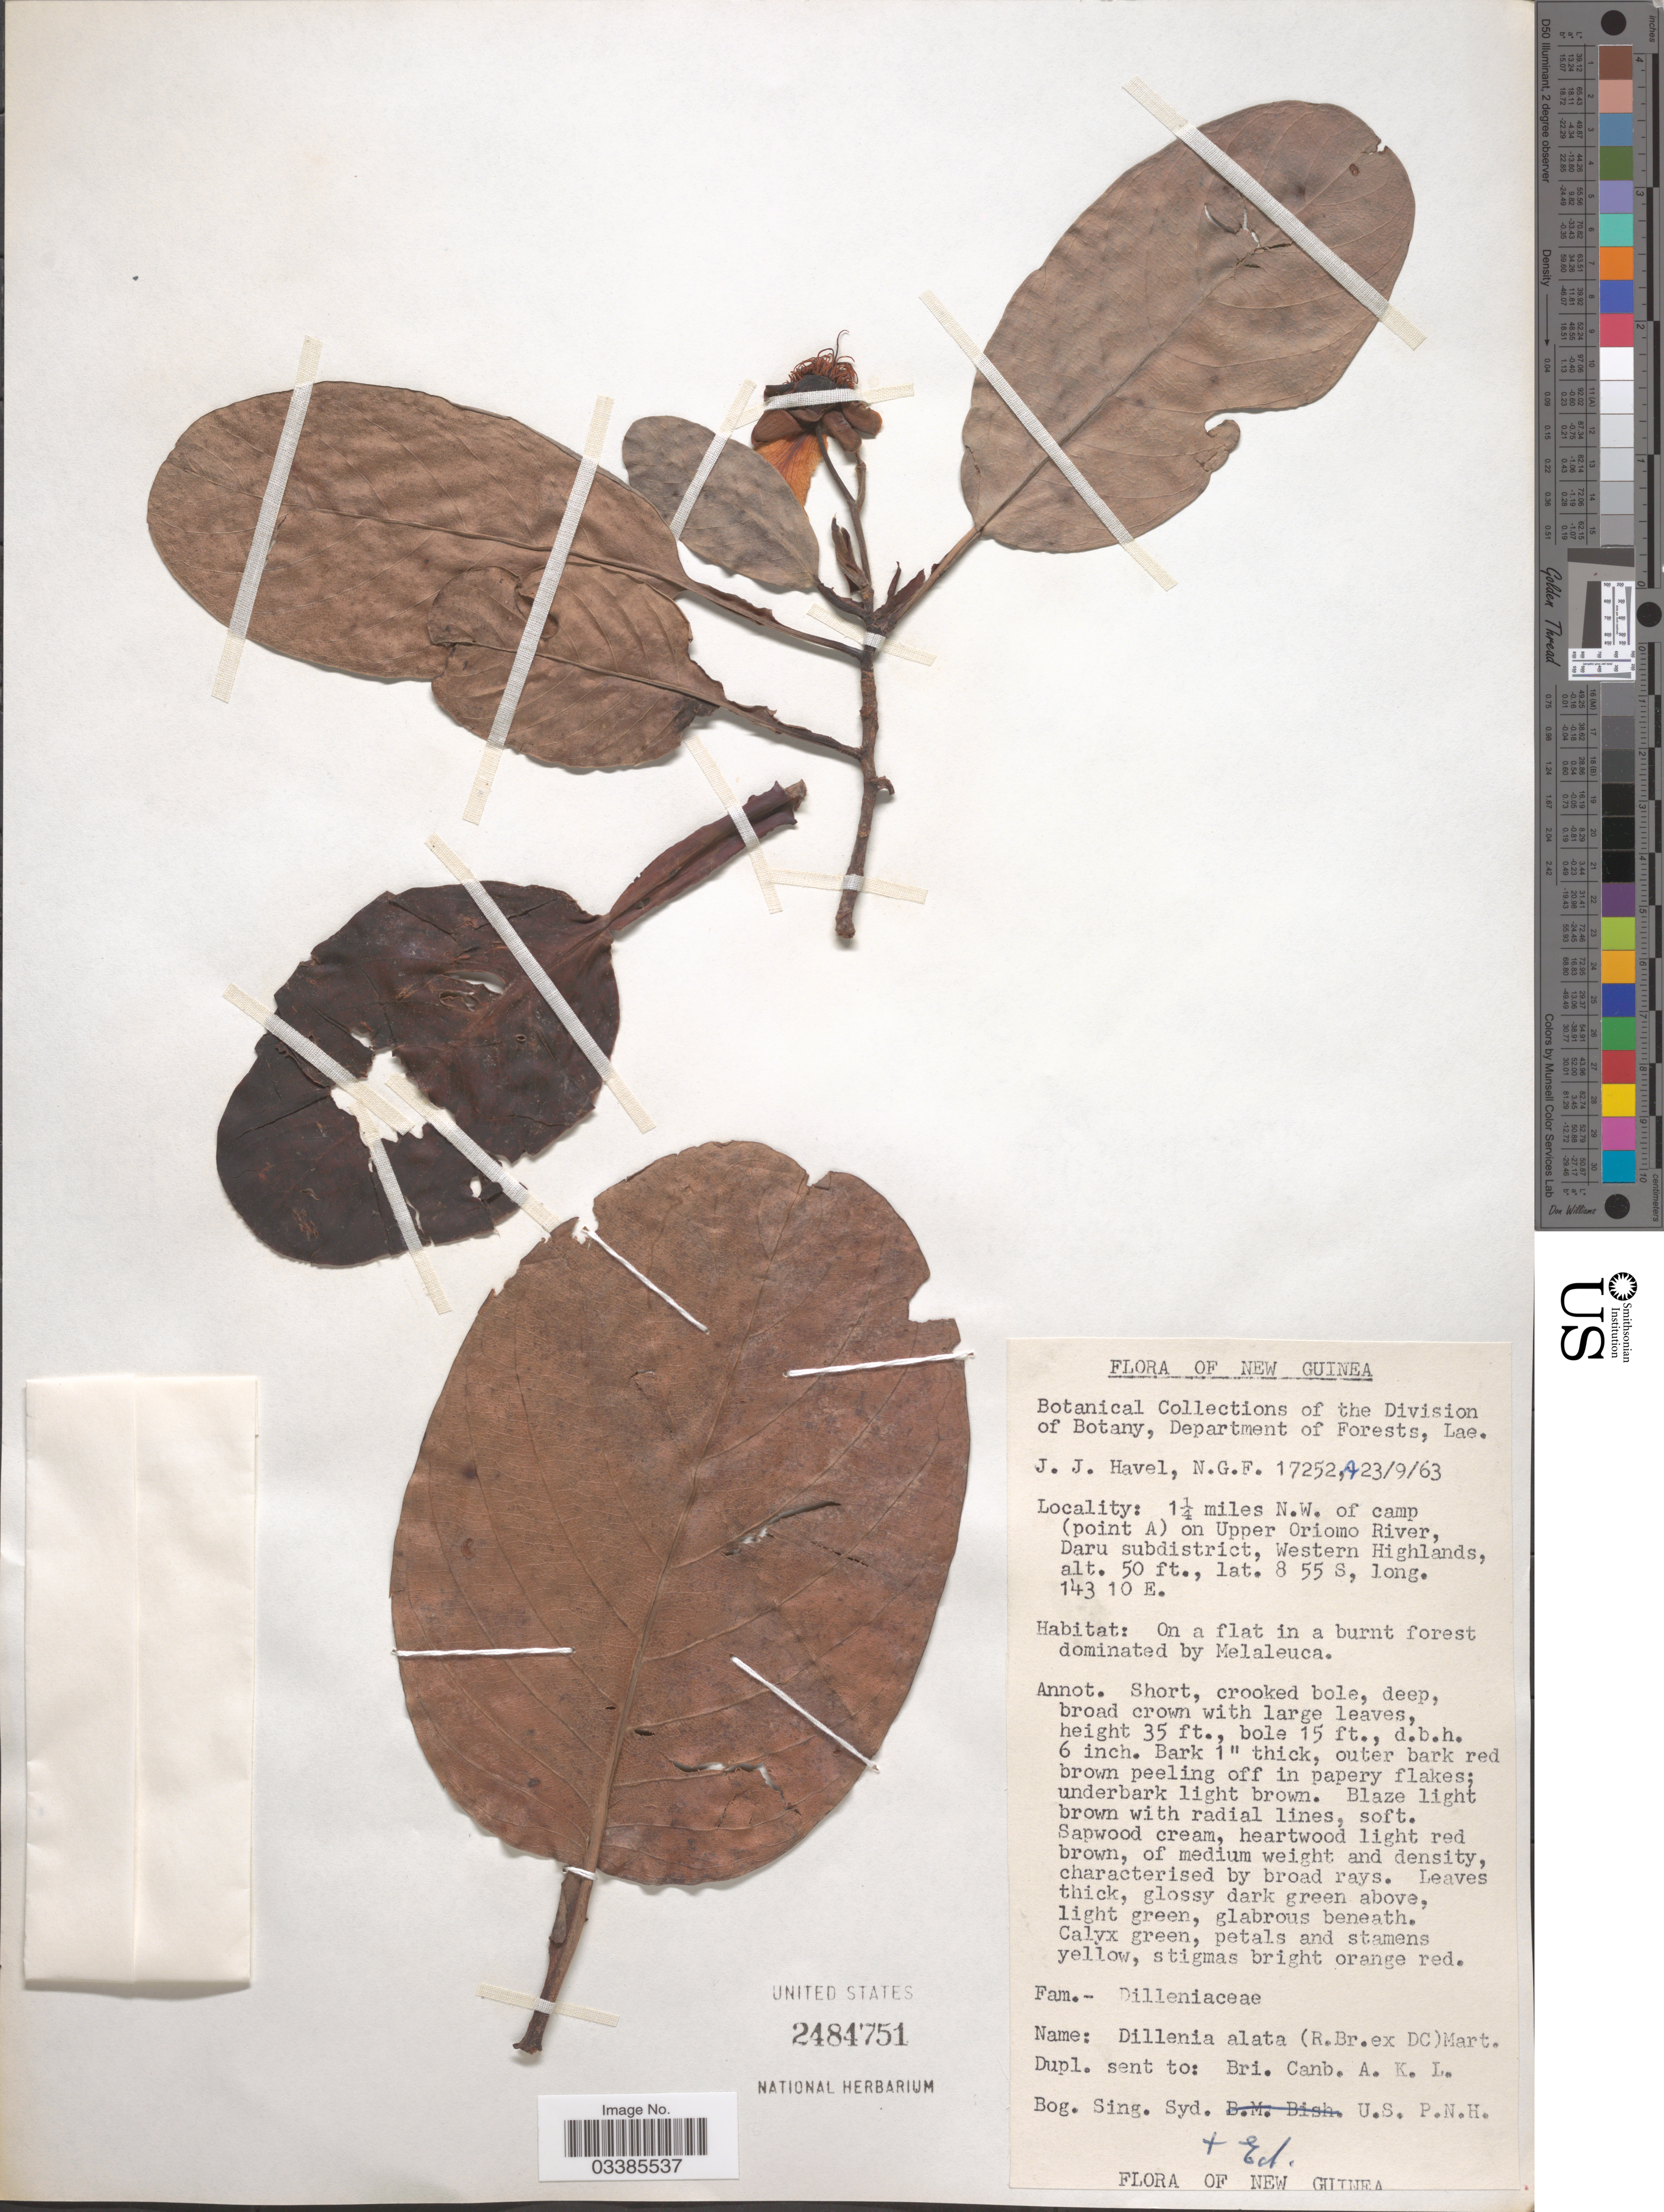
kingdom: Plantae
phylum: Tracheophyta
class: Magnoliopsida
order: Dilleniales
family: Dilleniaceae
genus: Dillenia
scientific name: Dillenia alata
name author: A. DC.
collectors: J. Havel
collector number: N.G.F.17252 A*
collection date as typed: Transcribed d/m/y: 23/9/63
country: Papua New Guinea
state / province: Western Highlands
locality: New Guinea. 1¼ miles N.W. of camp (point A) on Upper Oriomo River, Daru subdistrict.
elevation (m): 15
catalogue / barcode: US 2484751